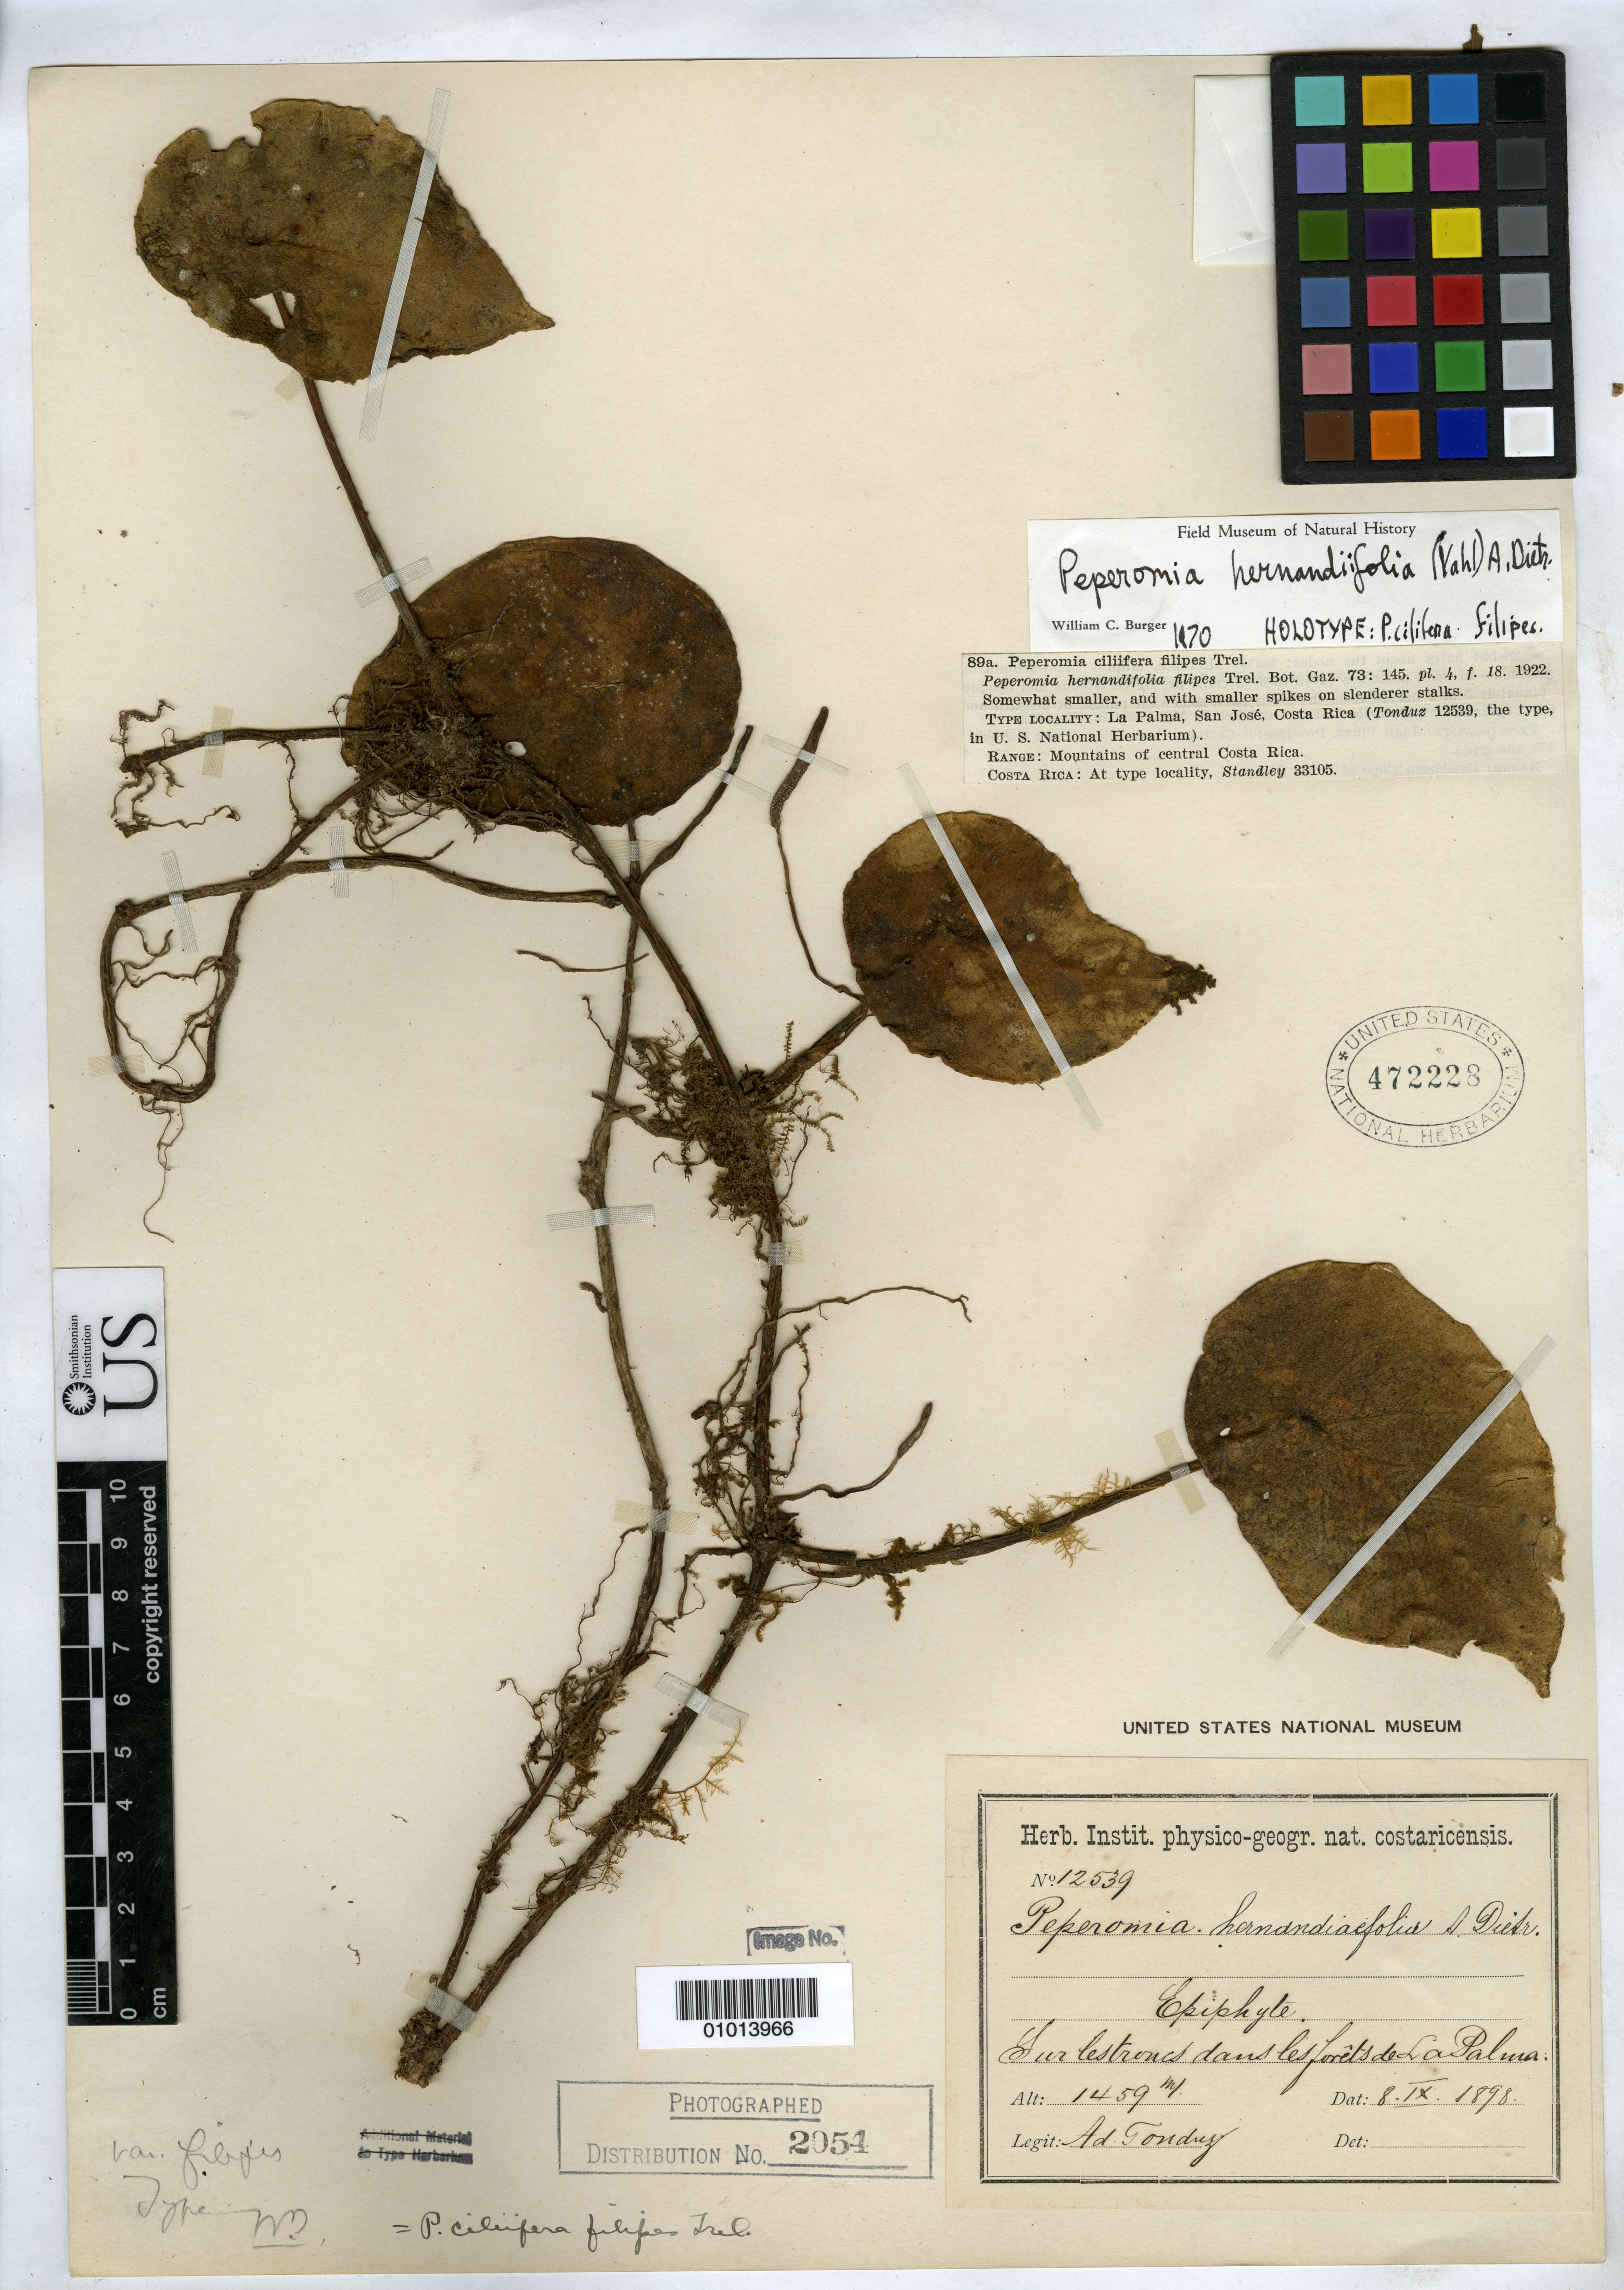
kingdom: Plantae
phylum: Tracheophyta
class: Magnoliopsida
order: Piperales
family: Piperaceae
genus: Peperomia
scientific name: Peperomia hernandiifolia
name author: (Vahl) A. Dietr.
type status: Holotype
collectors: A. Tonduz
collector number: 12539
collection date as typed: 08 Sep 1898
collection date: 1898-09-08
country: Costa Rica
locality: Sur les troncs dans les forets de La Palma.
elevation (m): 1459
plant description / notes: This sheet annotated as "Type" by Trelease and appears to be the specimen illustrated "from type" (pl. IV, fig. 18).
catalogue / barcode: US 472228